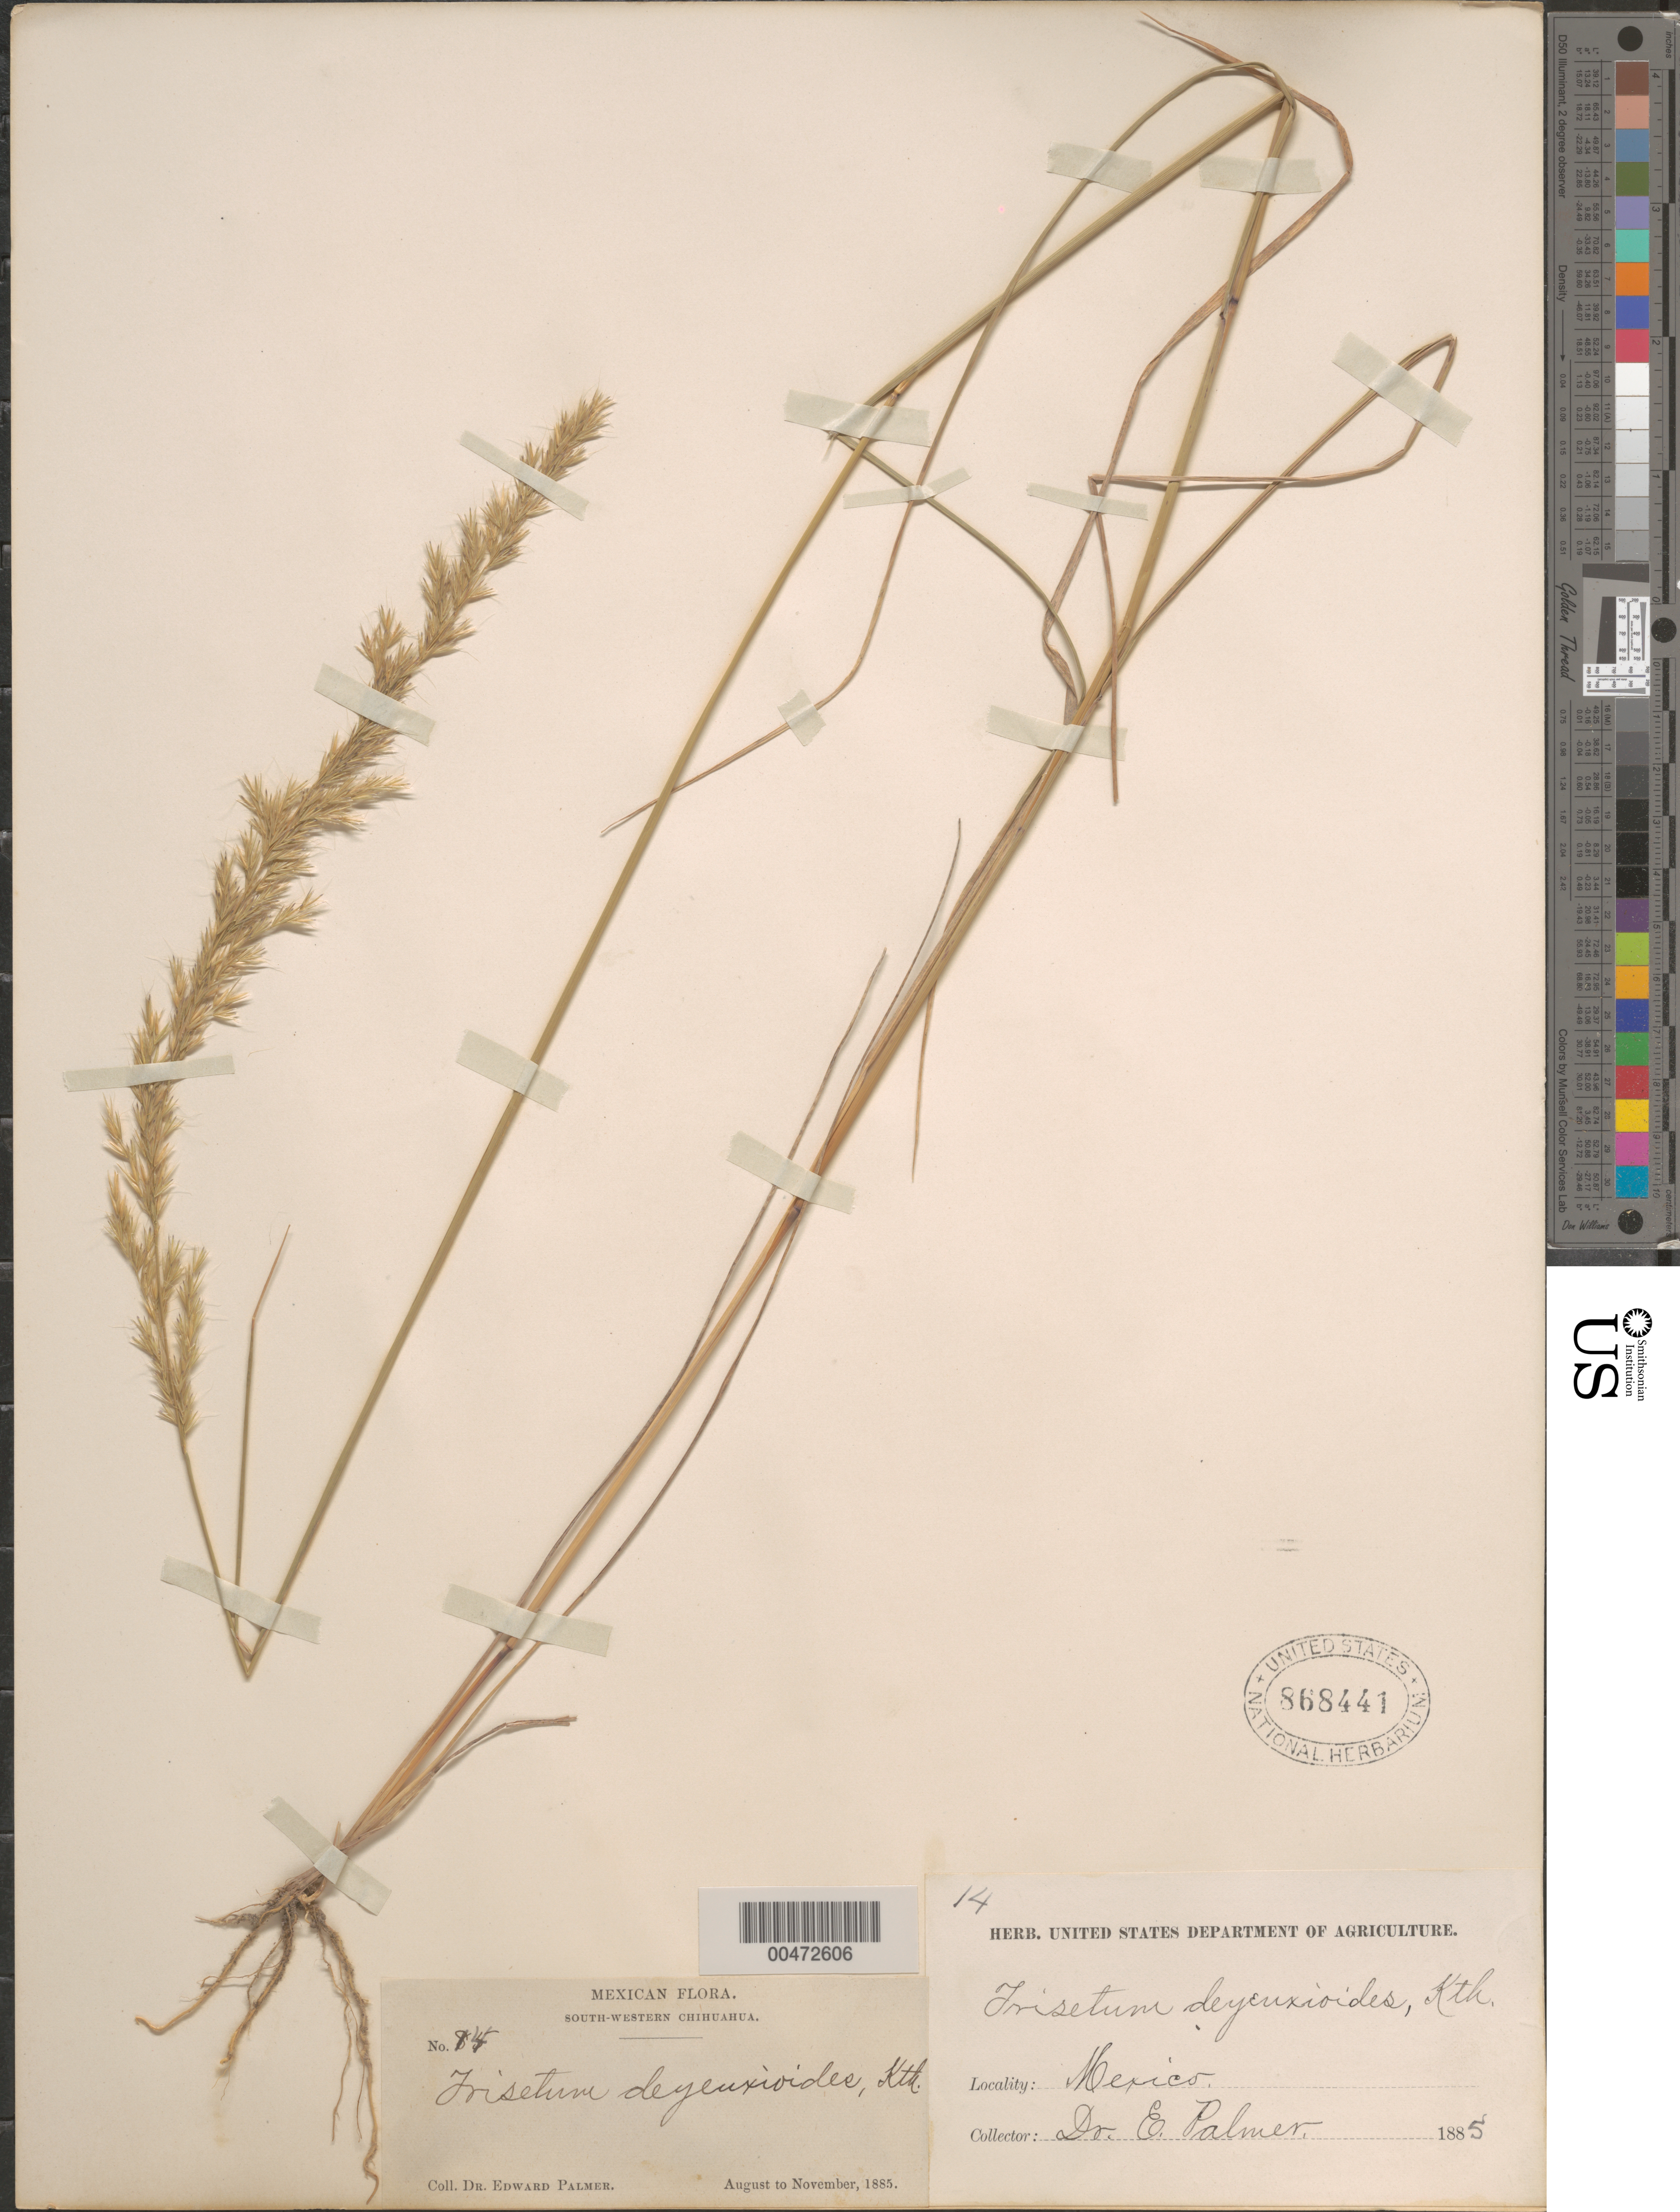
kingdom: Plantae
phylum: Tracheophyta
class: Liliopsida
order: Poales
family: Poaceae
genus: Trisetum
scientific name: Trisetum deyeuxioides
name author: (Kunth) Kunth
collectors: E. Palmer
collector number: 14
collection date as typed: Aug 1885 to Nov 1885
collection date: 1885-08/1885-11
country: Mexico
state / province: Chihuahua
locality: South-western Chihuahua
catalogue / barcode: US 868441